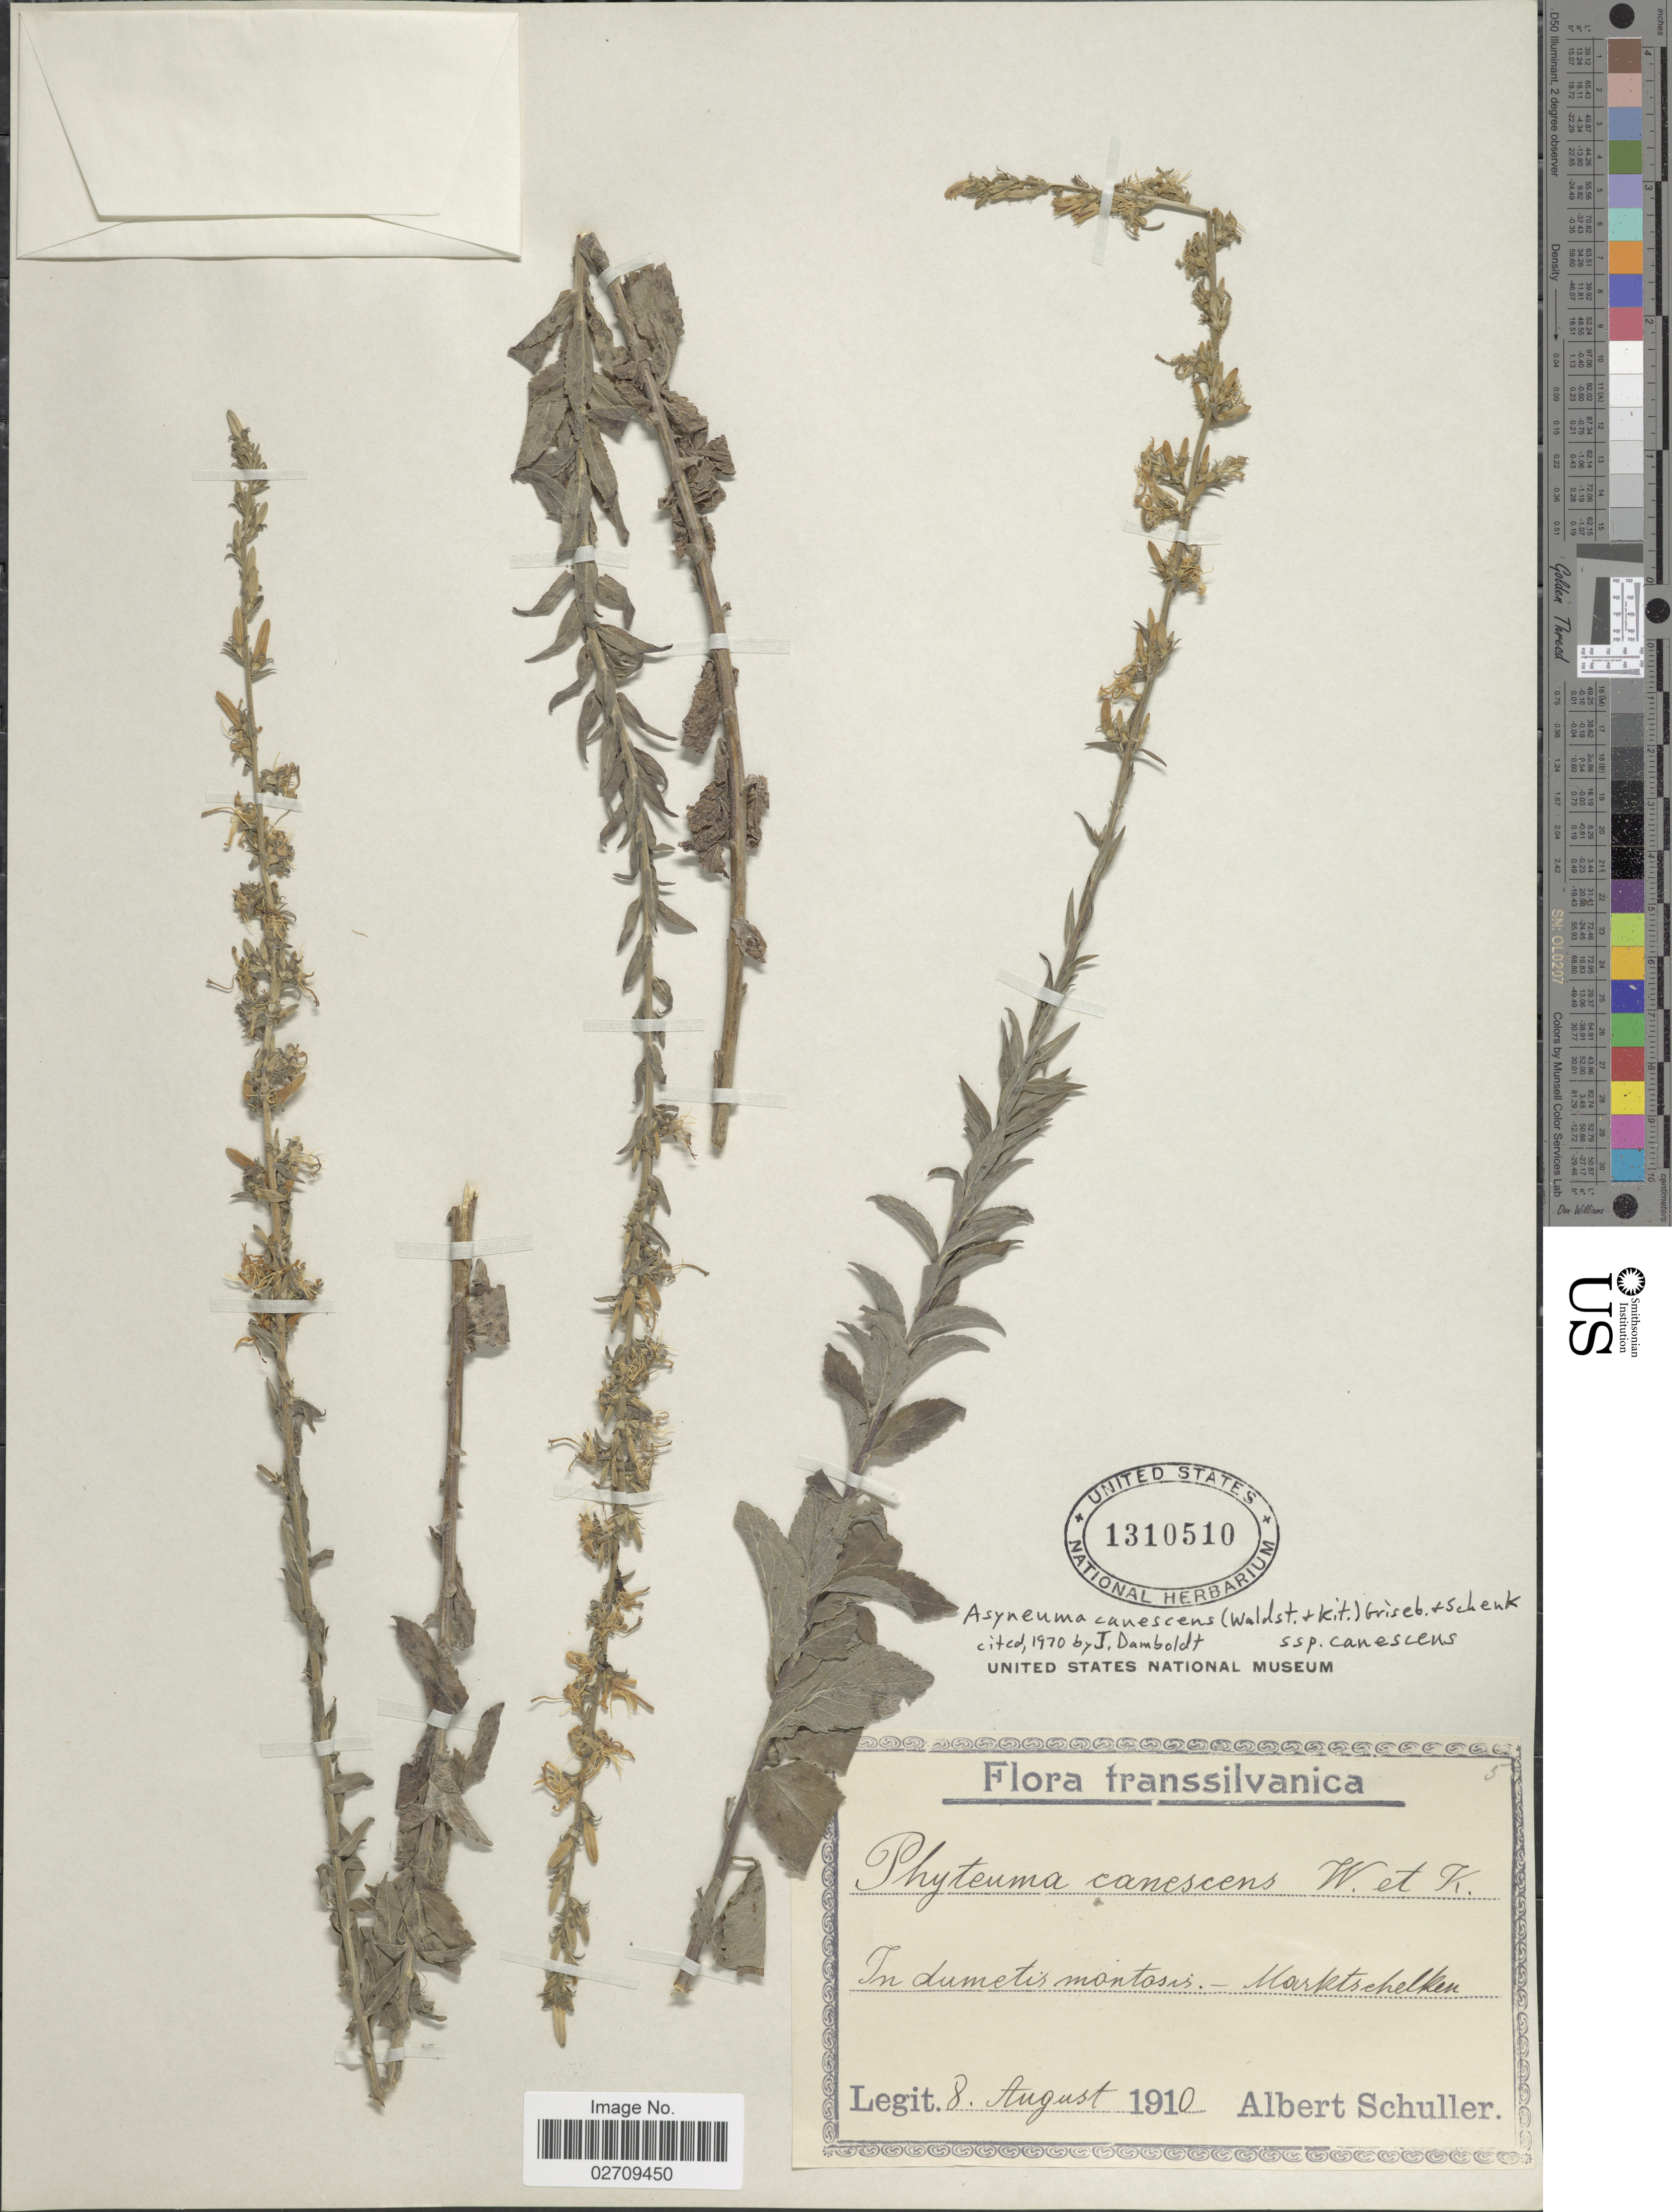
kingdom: Plantae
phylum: Tracheophyta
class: Magnoliopsida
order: Asterales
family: Campanulaceae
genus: Asyneuma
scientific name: Asyneuma canescens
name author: (Waldst. & Kit.) Griseb. & Schenk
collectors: A. Schuller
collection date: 1910-08-08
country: Romania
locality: Transsilvanica, In dumetis montosis - Marktschelken [interpreted]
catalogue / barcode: US 1310510